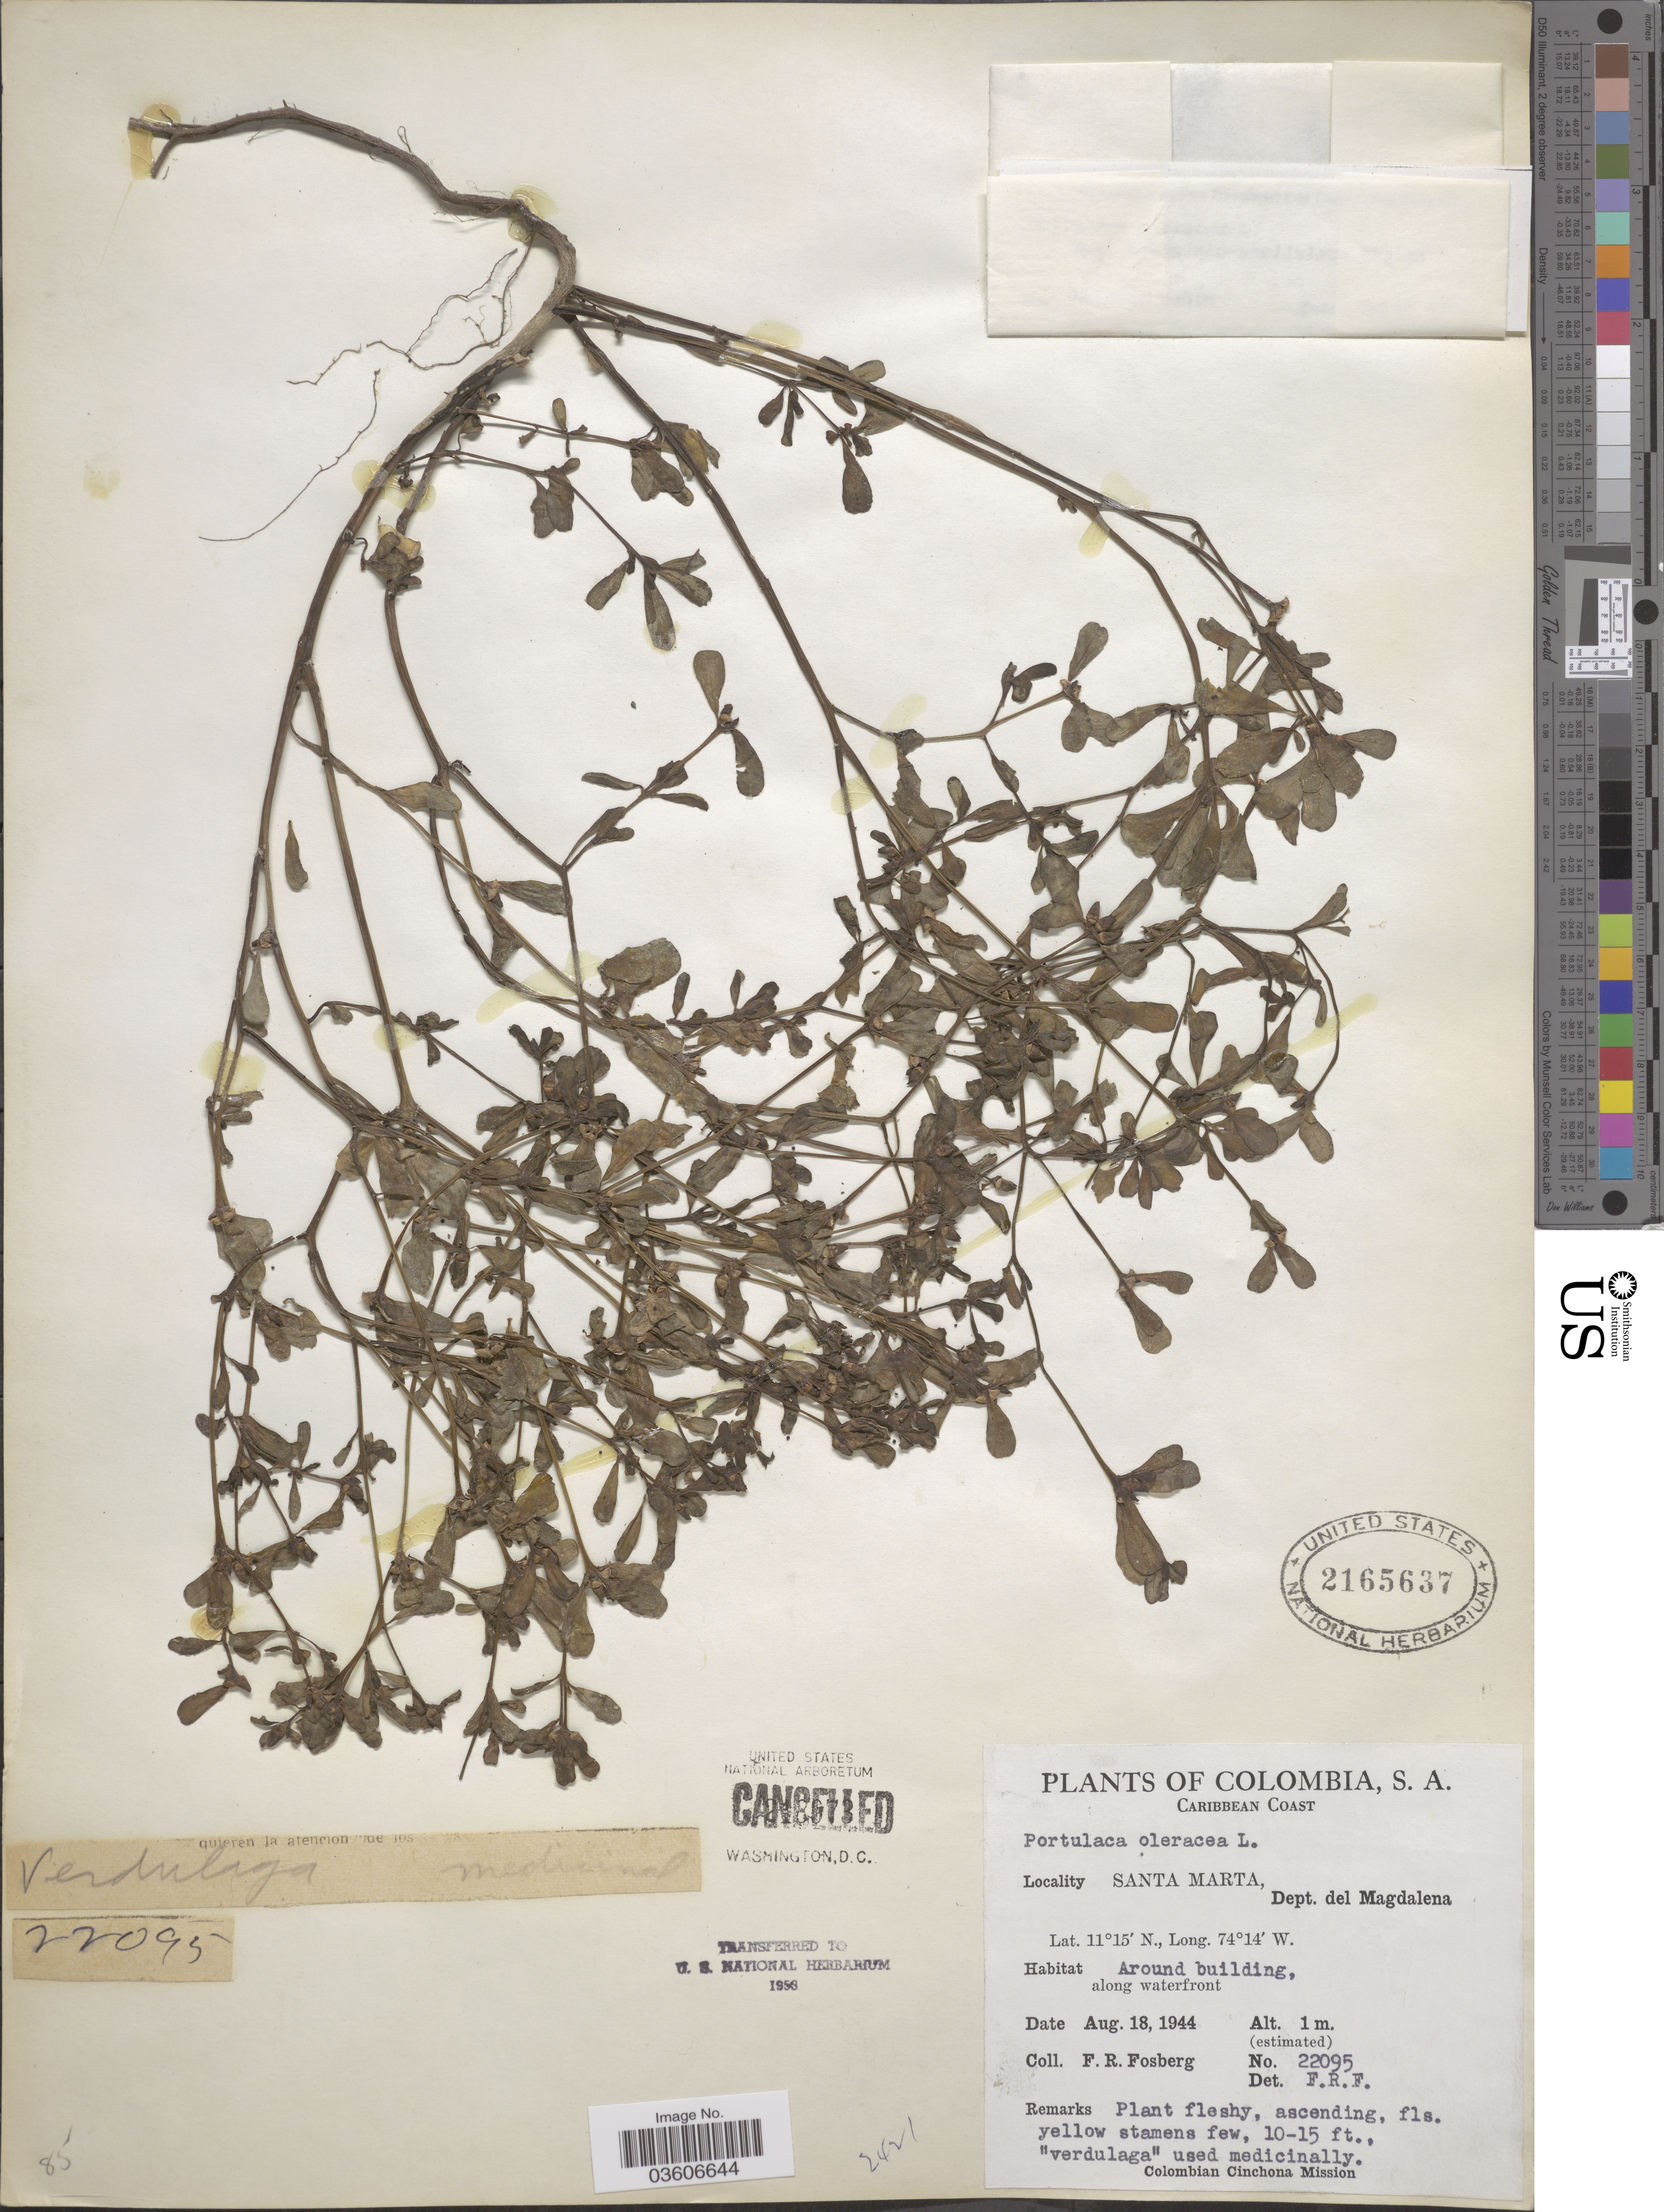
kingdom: Plantae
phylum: Tracheophyta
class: Magnoliopsida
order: Caryophyllales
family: Portulacaceae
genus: Portulaca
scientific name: Portulaca oleracea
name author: L.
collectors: F. R. Fosberg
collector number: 22095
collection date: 1944-08-18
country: Colombia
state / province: Magdalena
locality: Caribbean Coast. Santa Marta, Dept. del Magdalena. Around building, along waterfront.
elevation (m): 1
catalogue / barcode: US 2165637